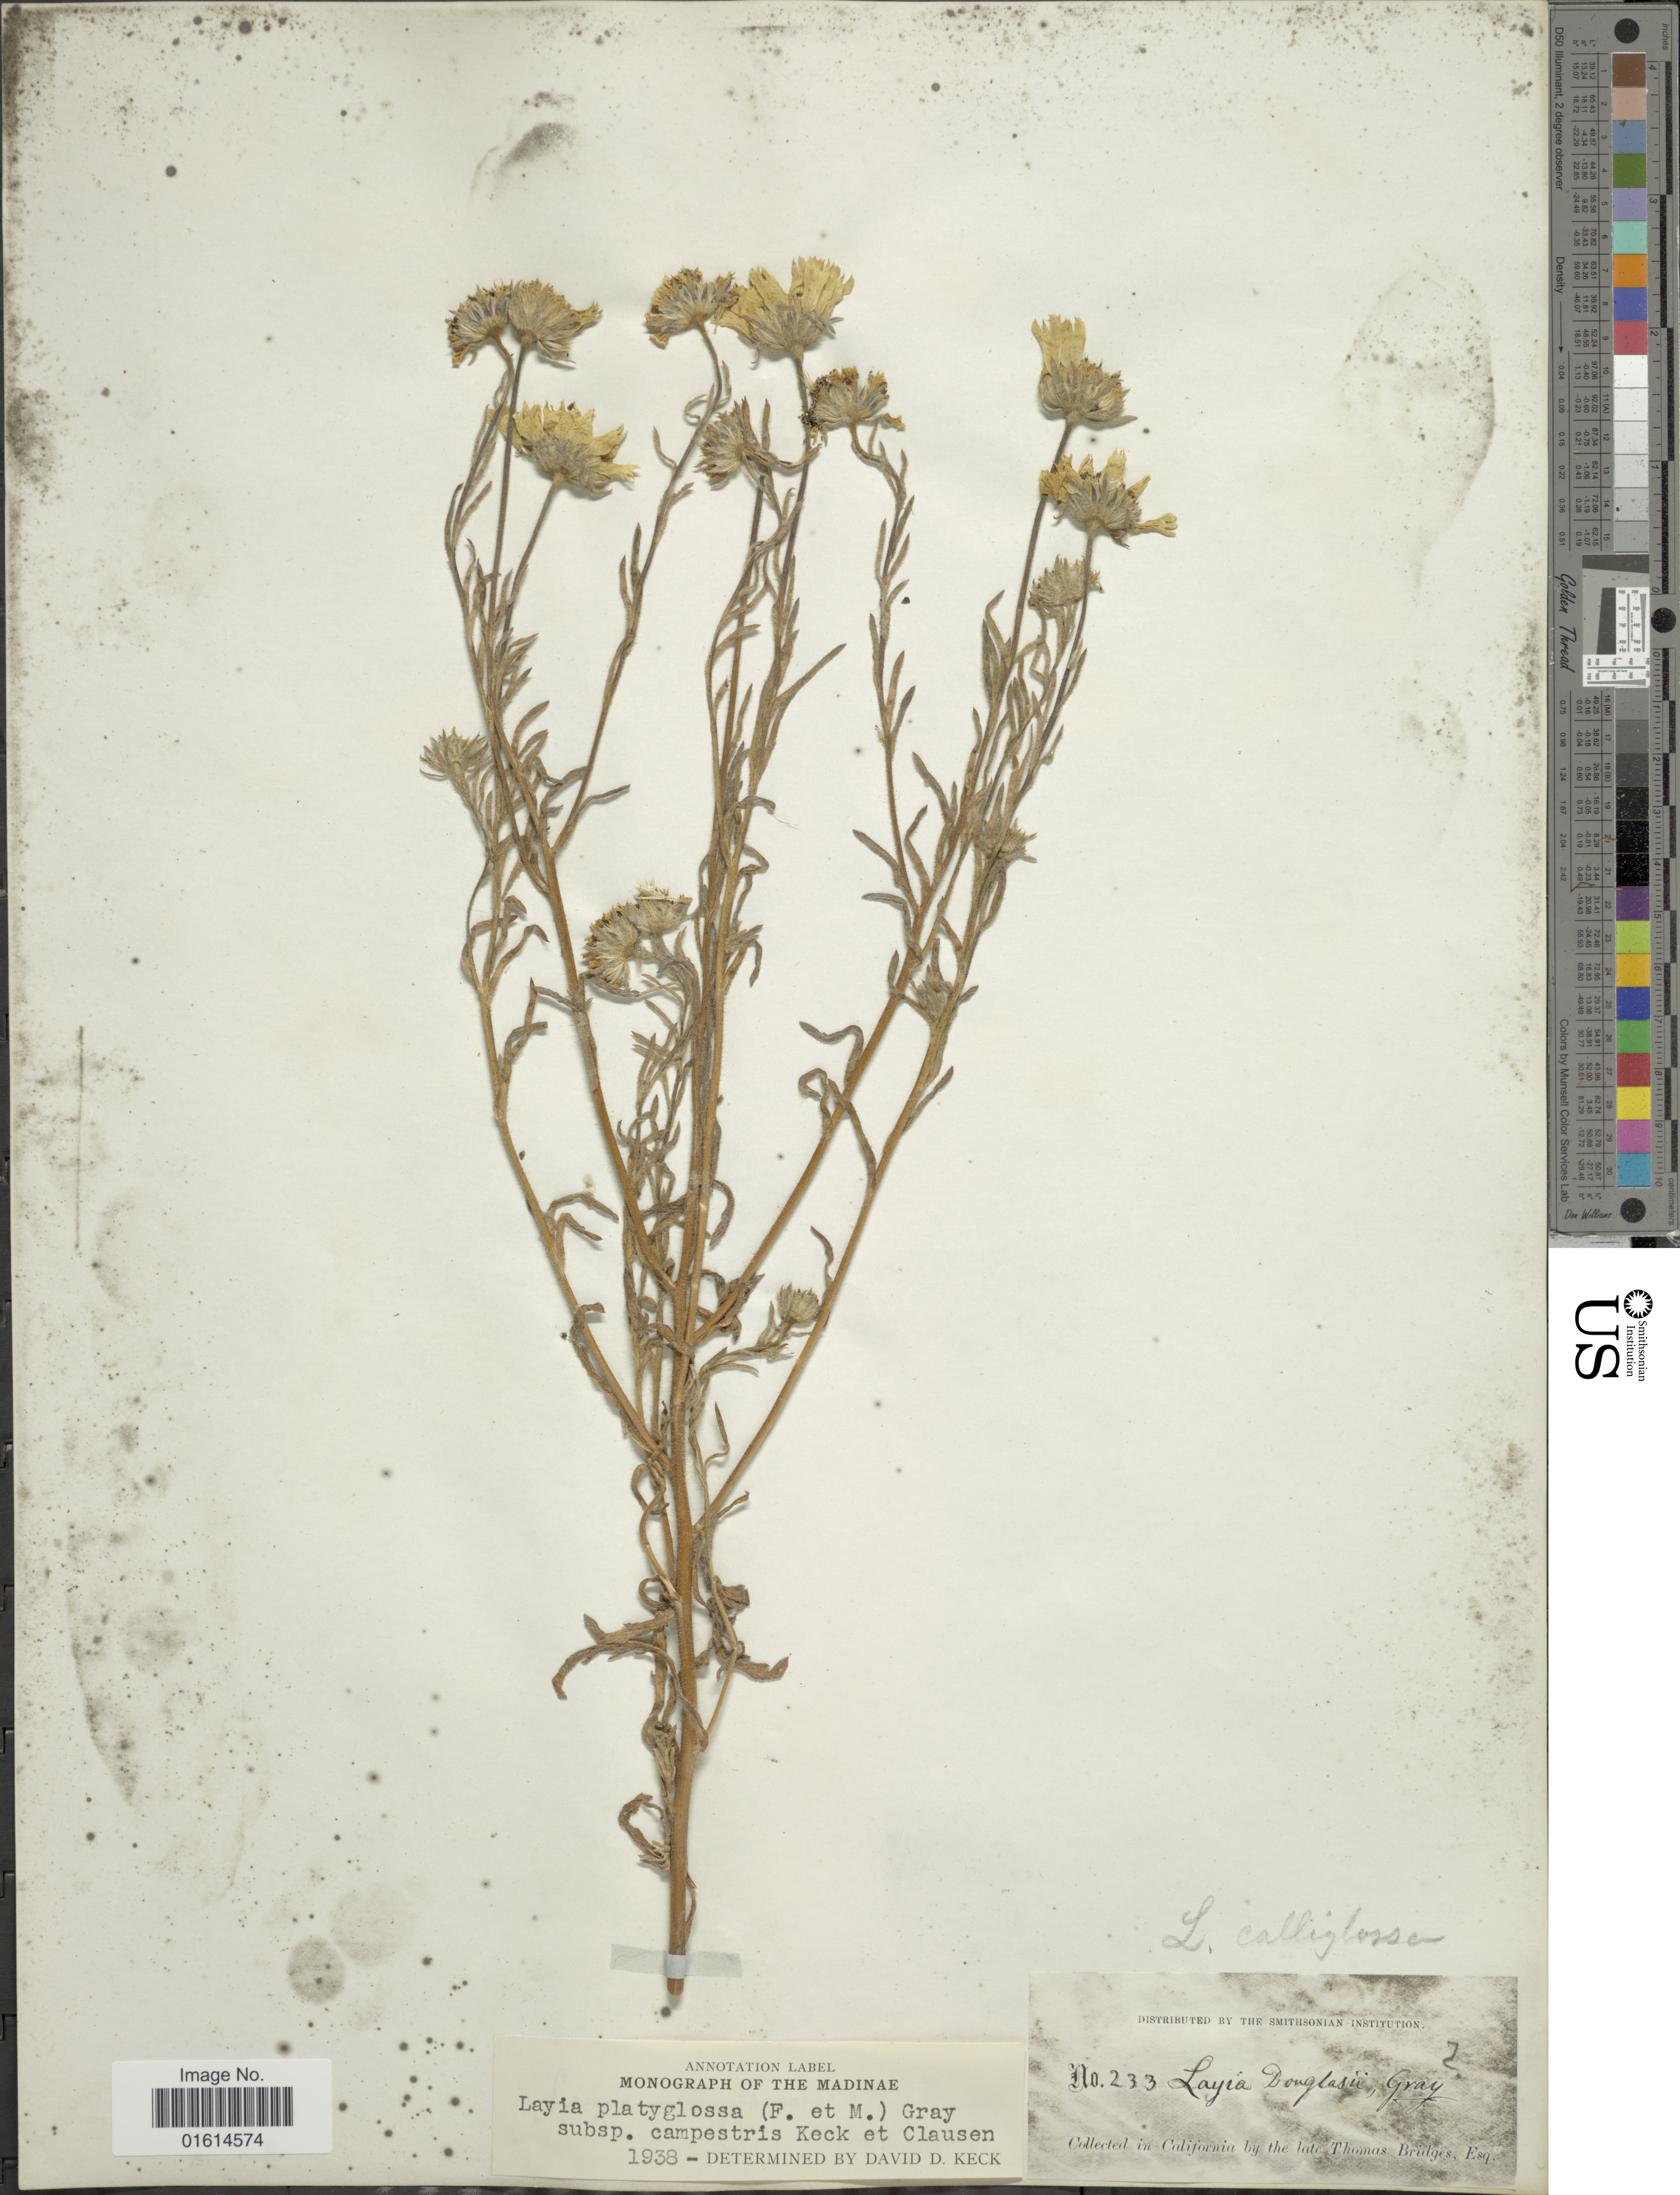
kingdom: Plantae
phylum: Tracheophyta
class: Magnoliopsida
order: Asterales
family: Asteraceae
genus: Layia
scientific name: Layia platyglossa subsp. campestris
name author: D.D. Keck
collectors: T. Bridges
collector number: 233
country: United States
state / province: California